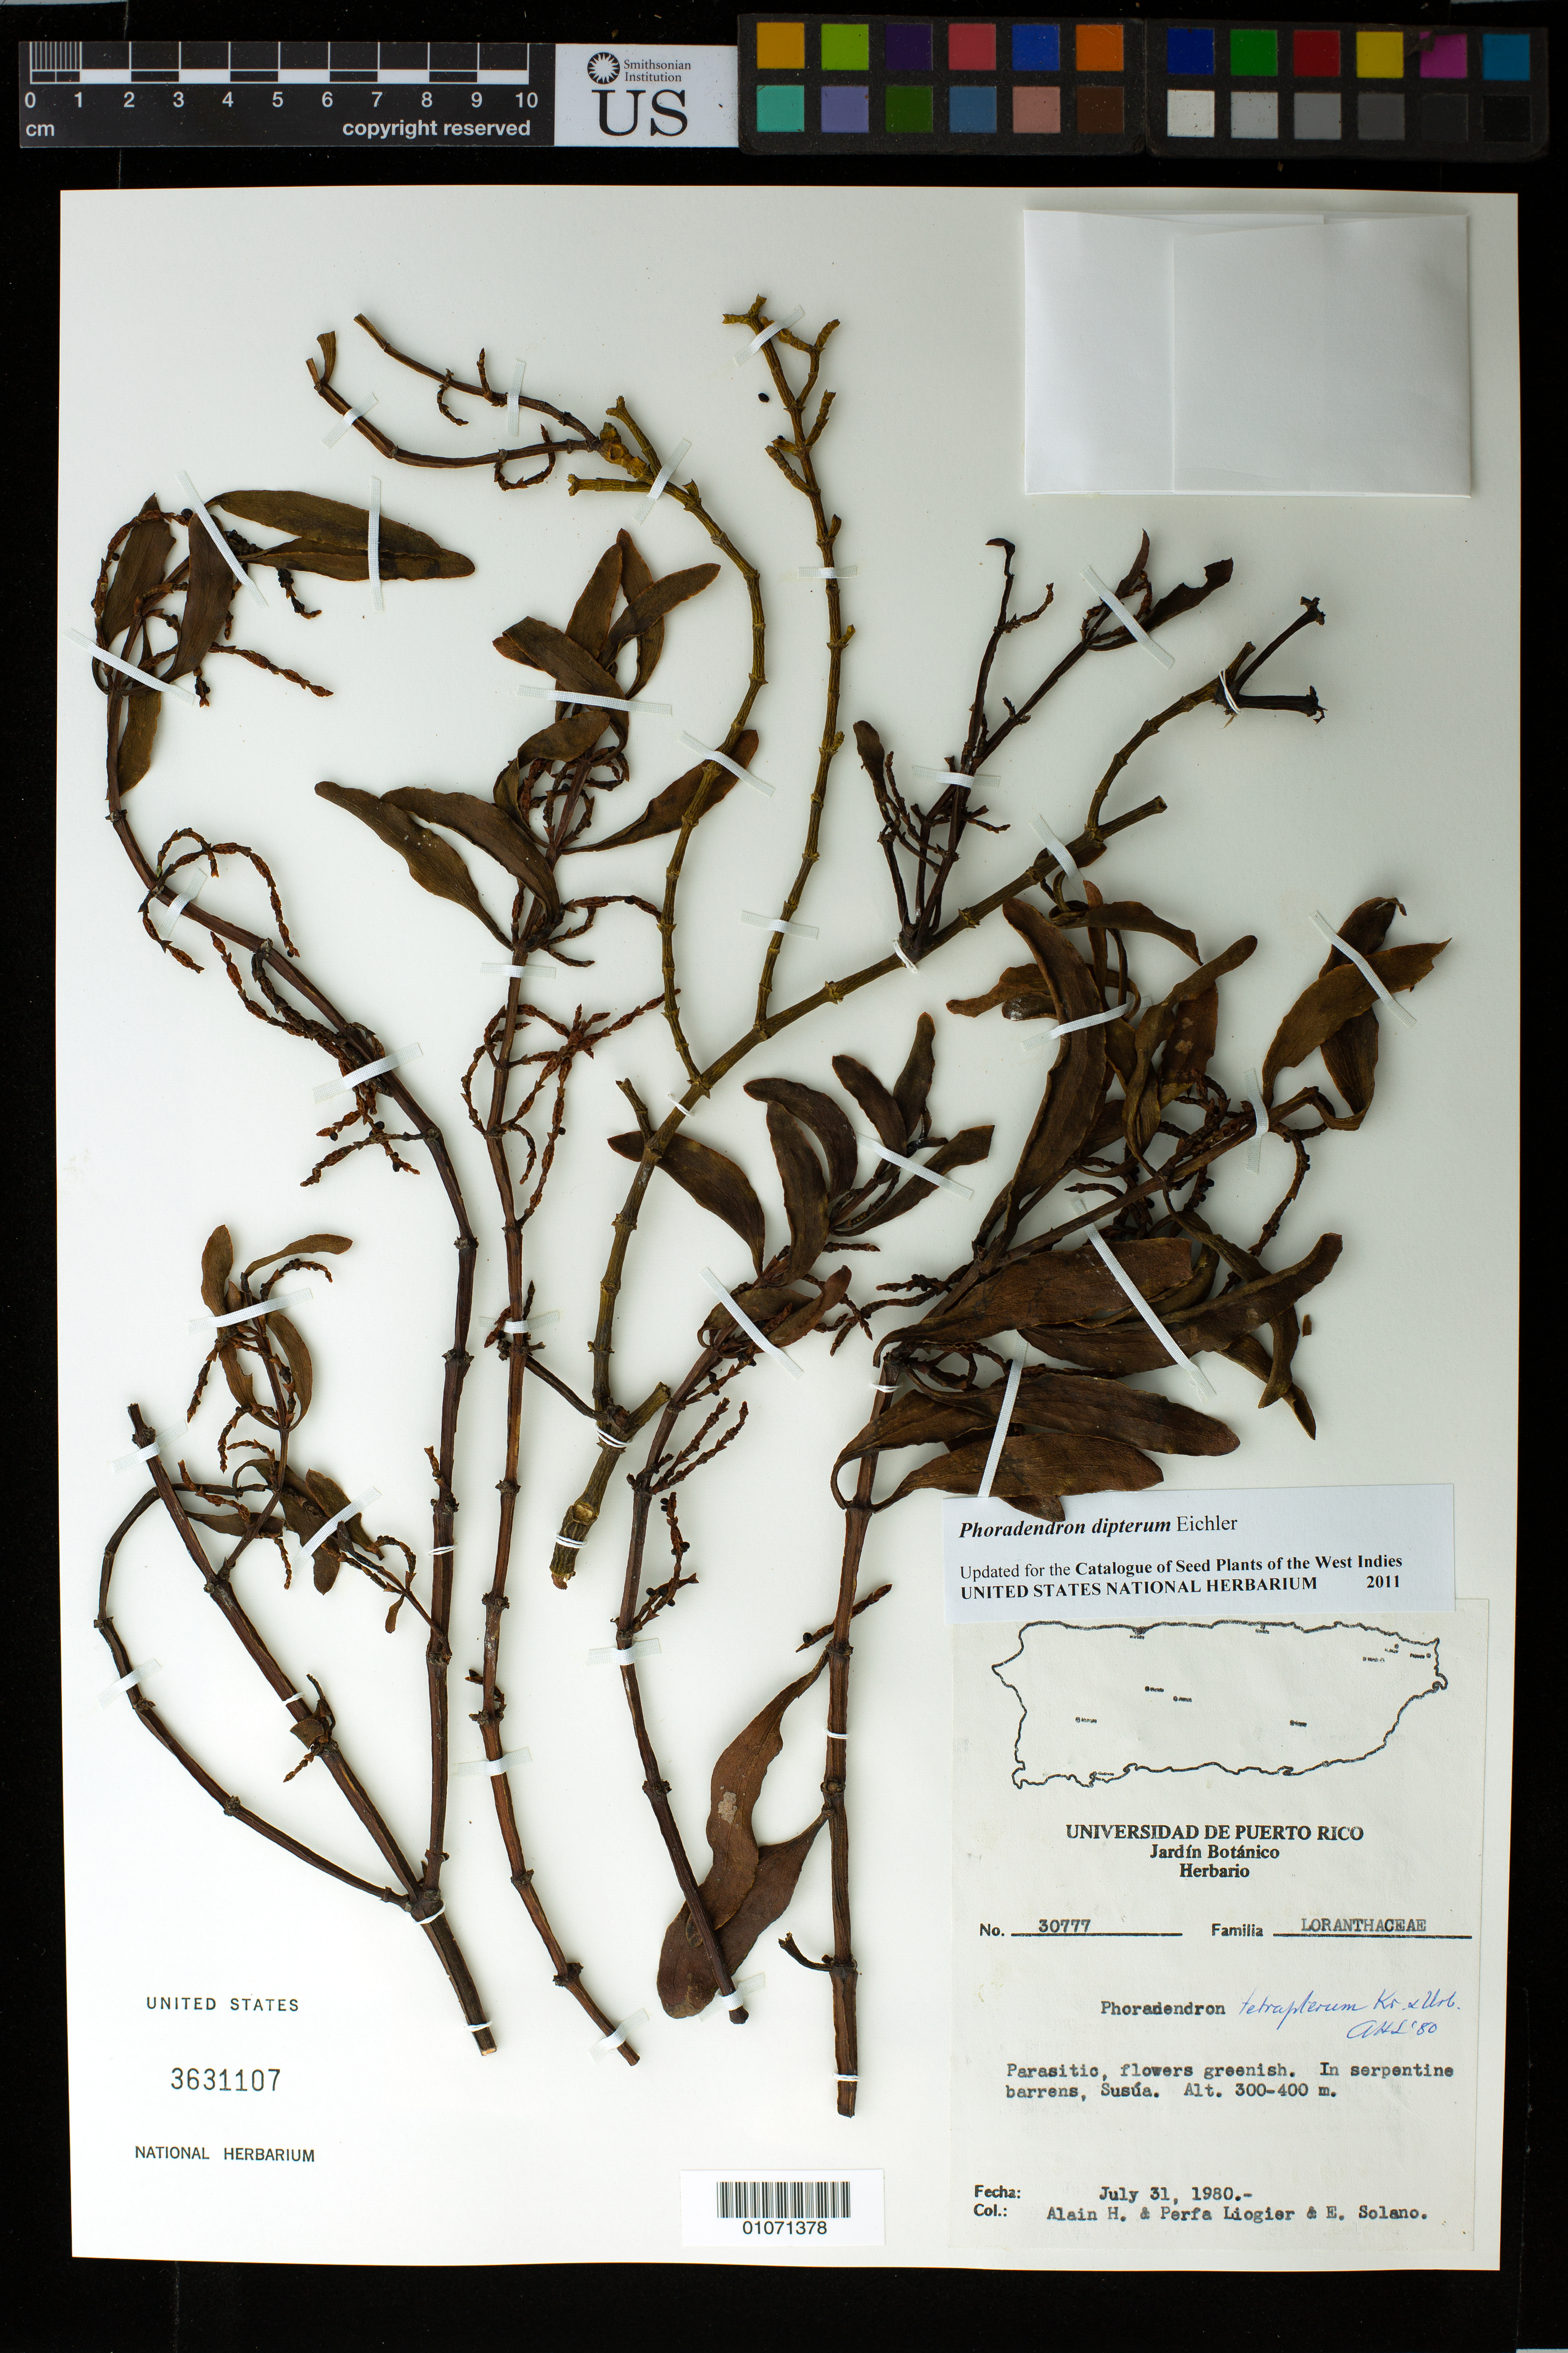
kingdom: Plantae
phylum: Tracheophyta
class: Magnoliopsida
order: Santalales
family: Viscaceae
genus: Phoradendron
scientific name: Phoradendron dipterum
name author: Eichler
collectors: A. H. Liogier, M. P. Liogier & E. Solano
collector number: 30777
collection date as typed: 31 Jul 1980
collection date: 1980-07-31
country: Puerto Rico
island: Puerto Rico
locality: Susúa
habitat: In serpentine barrens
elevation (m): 300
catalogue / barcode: US 3631107